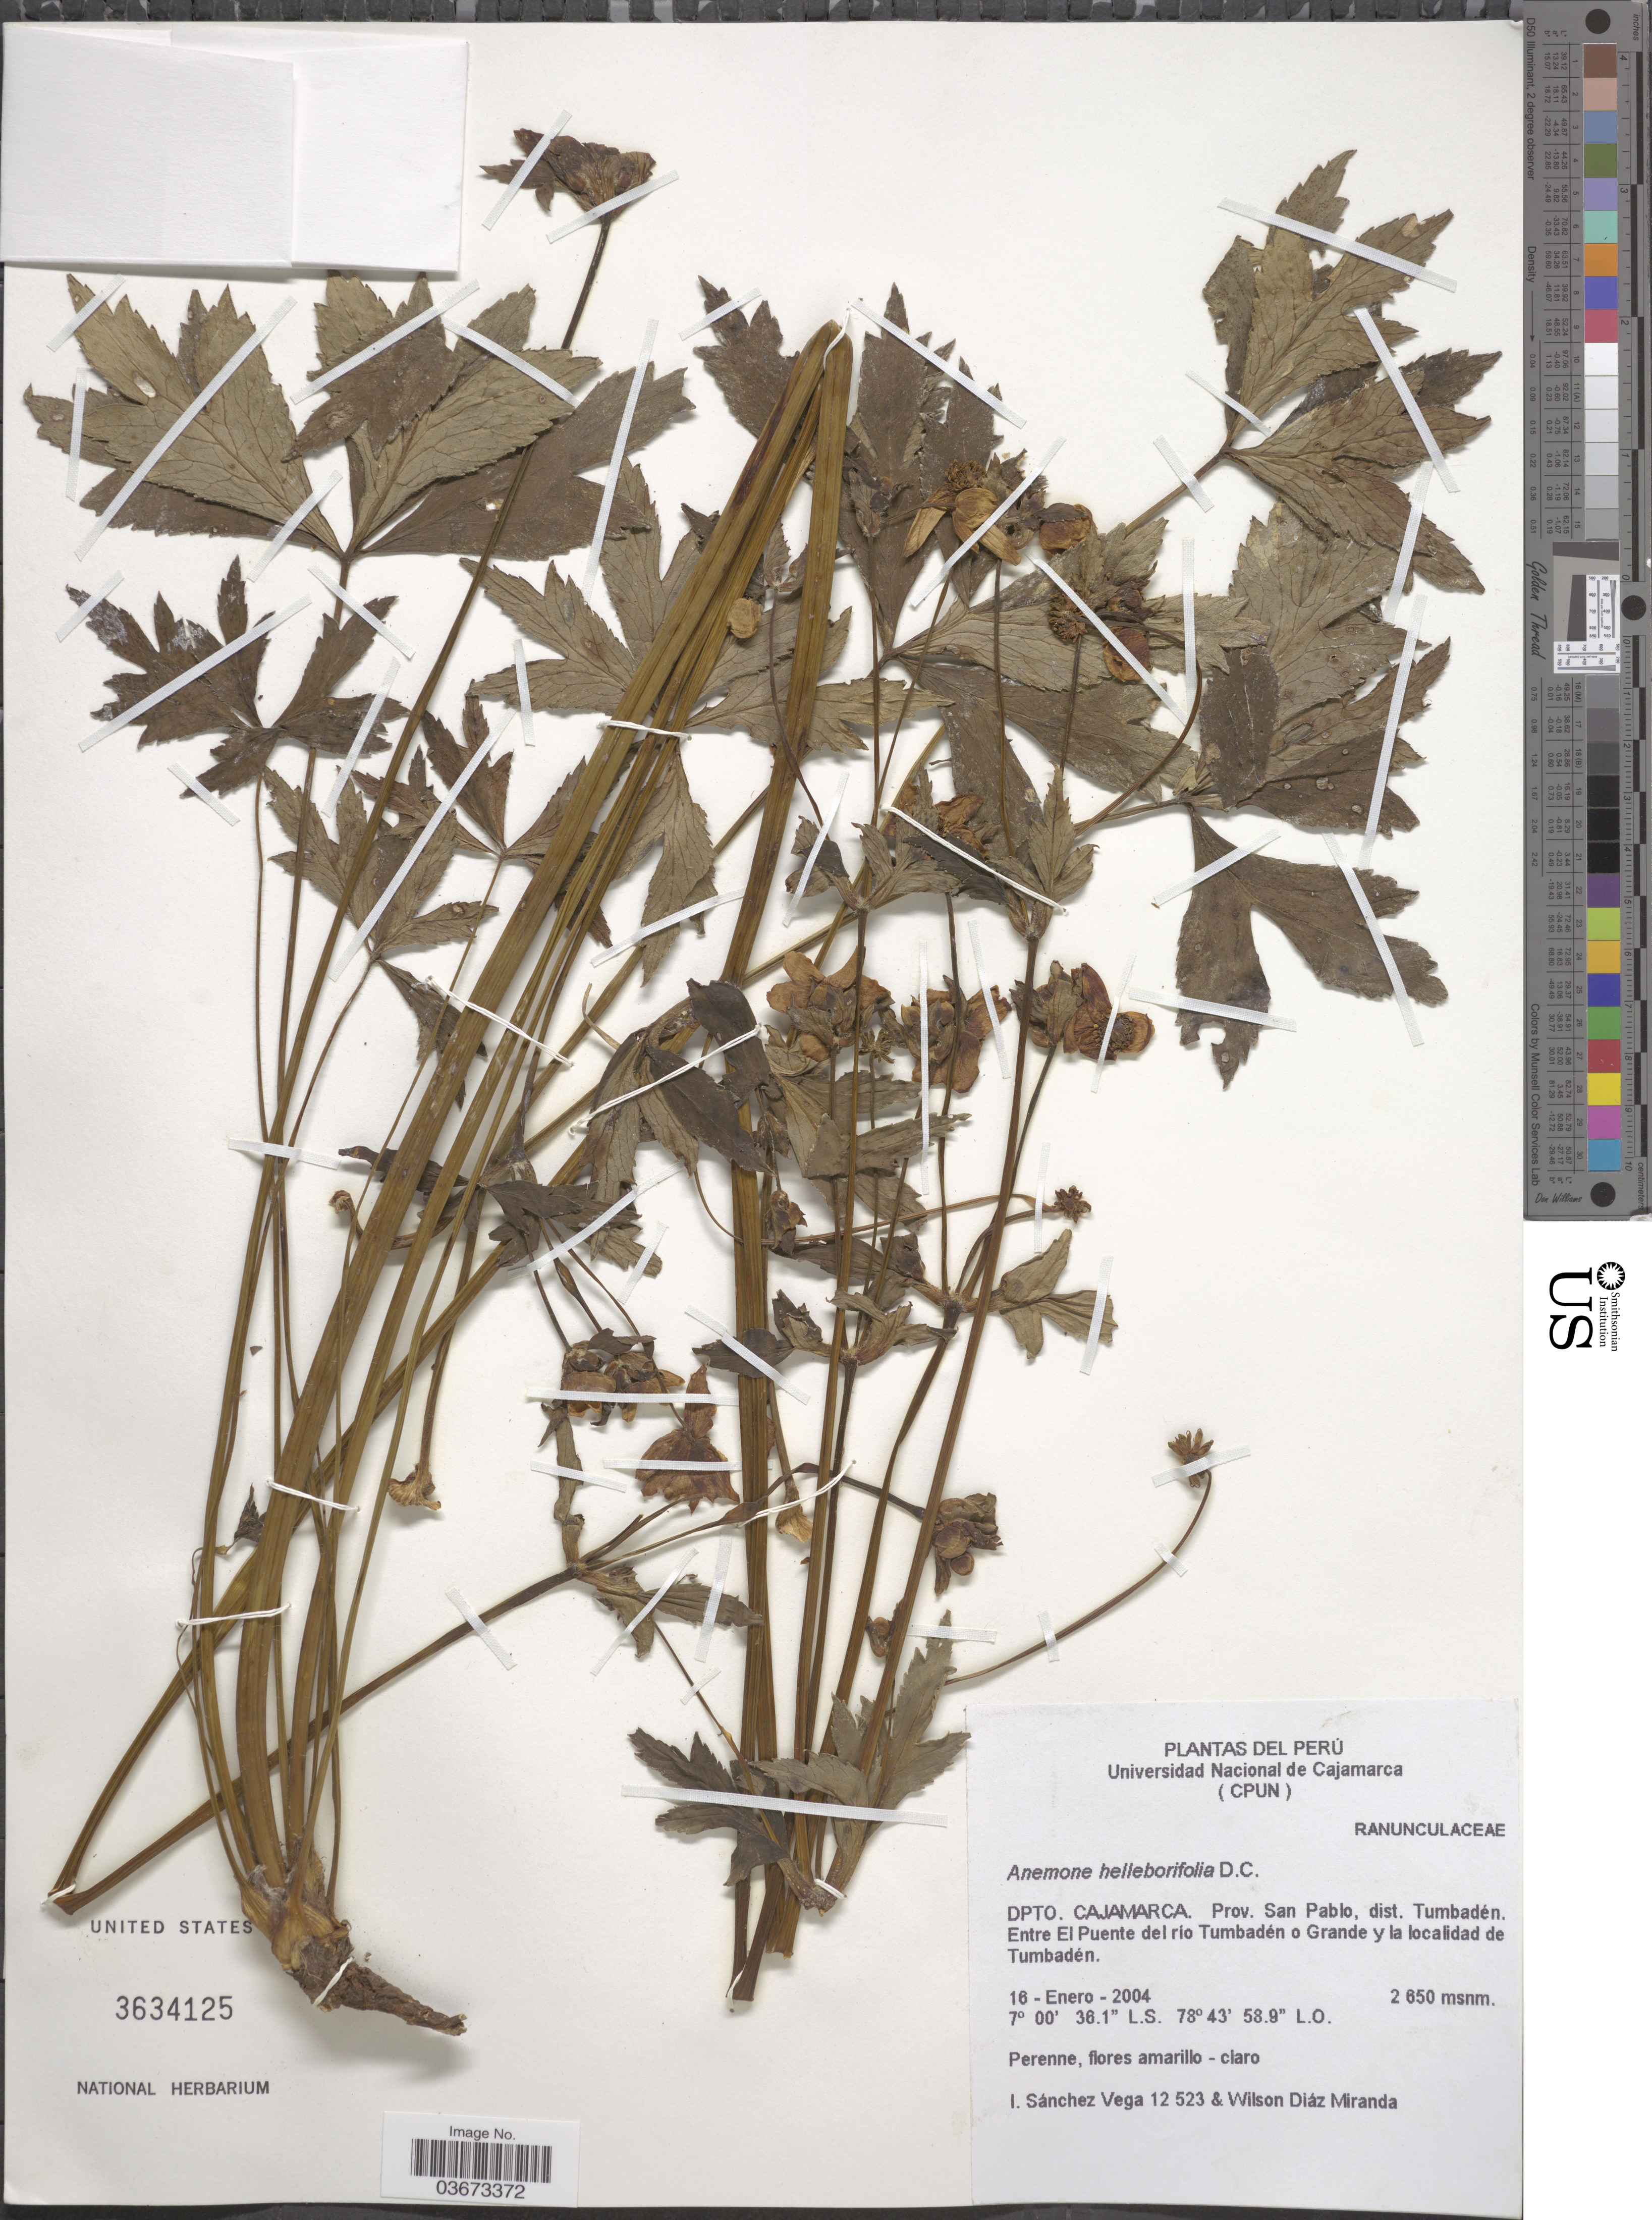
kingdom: Plantae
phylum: Tracheophyta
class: Magnoliopsida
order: Ranunculales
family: Ranunculaceae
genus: Anemone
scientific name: Anemone helleborifolia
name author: DC.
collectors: I. Sánchez Vega & D. Diaz-Miranda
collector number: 12523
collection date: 2004-01-16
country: Peru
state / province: Cajamarca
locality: Dpto. Cajamarca. Prov. San Pablo, dist. Tumbadén. Entre El Puente del rio Tumbadén o Grande y la localidad de Tumbadén.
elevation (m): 2650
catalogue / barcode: US 3634125